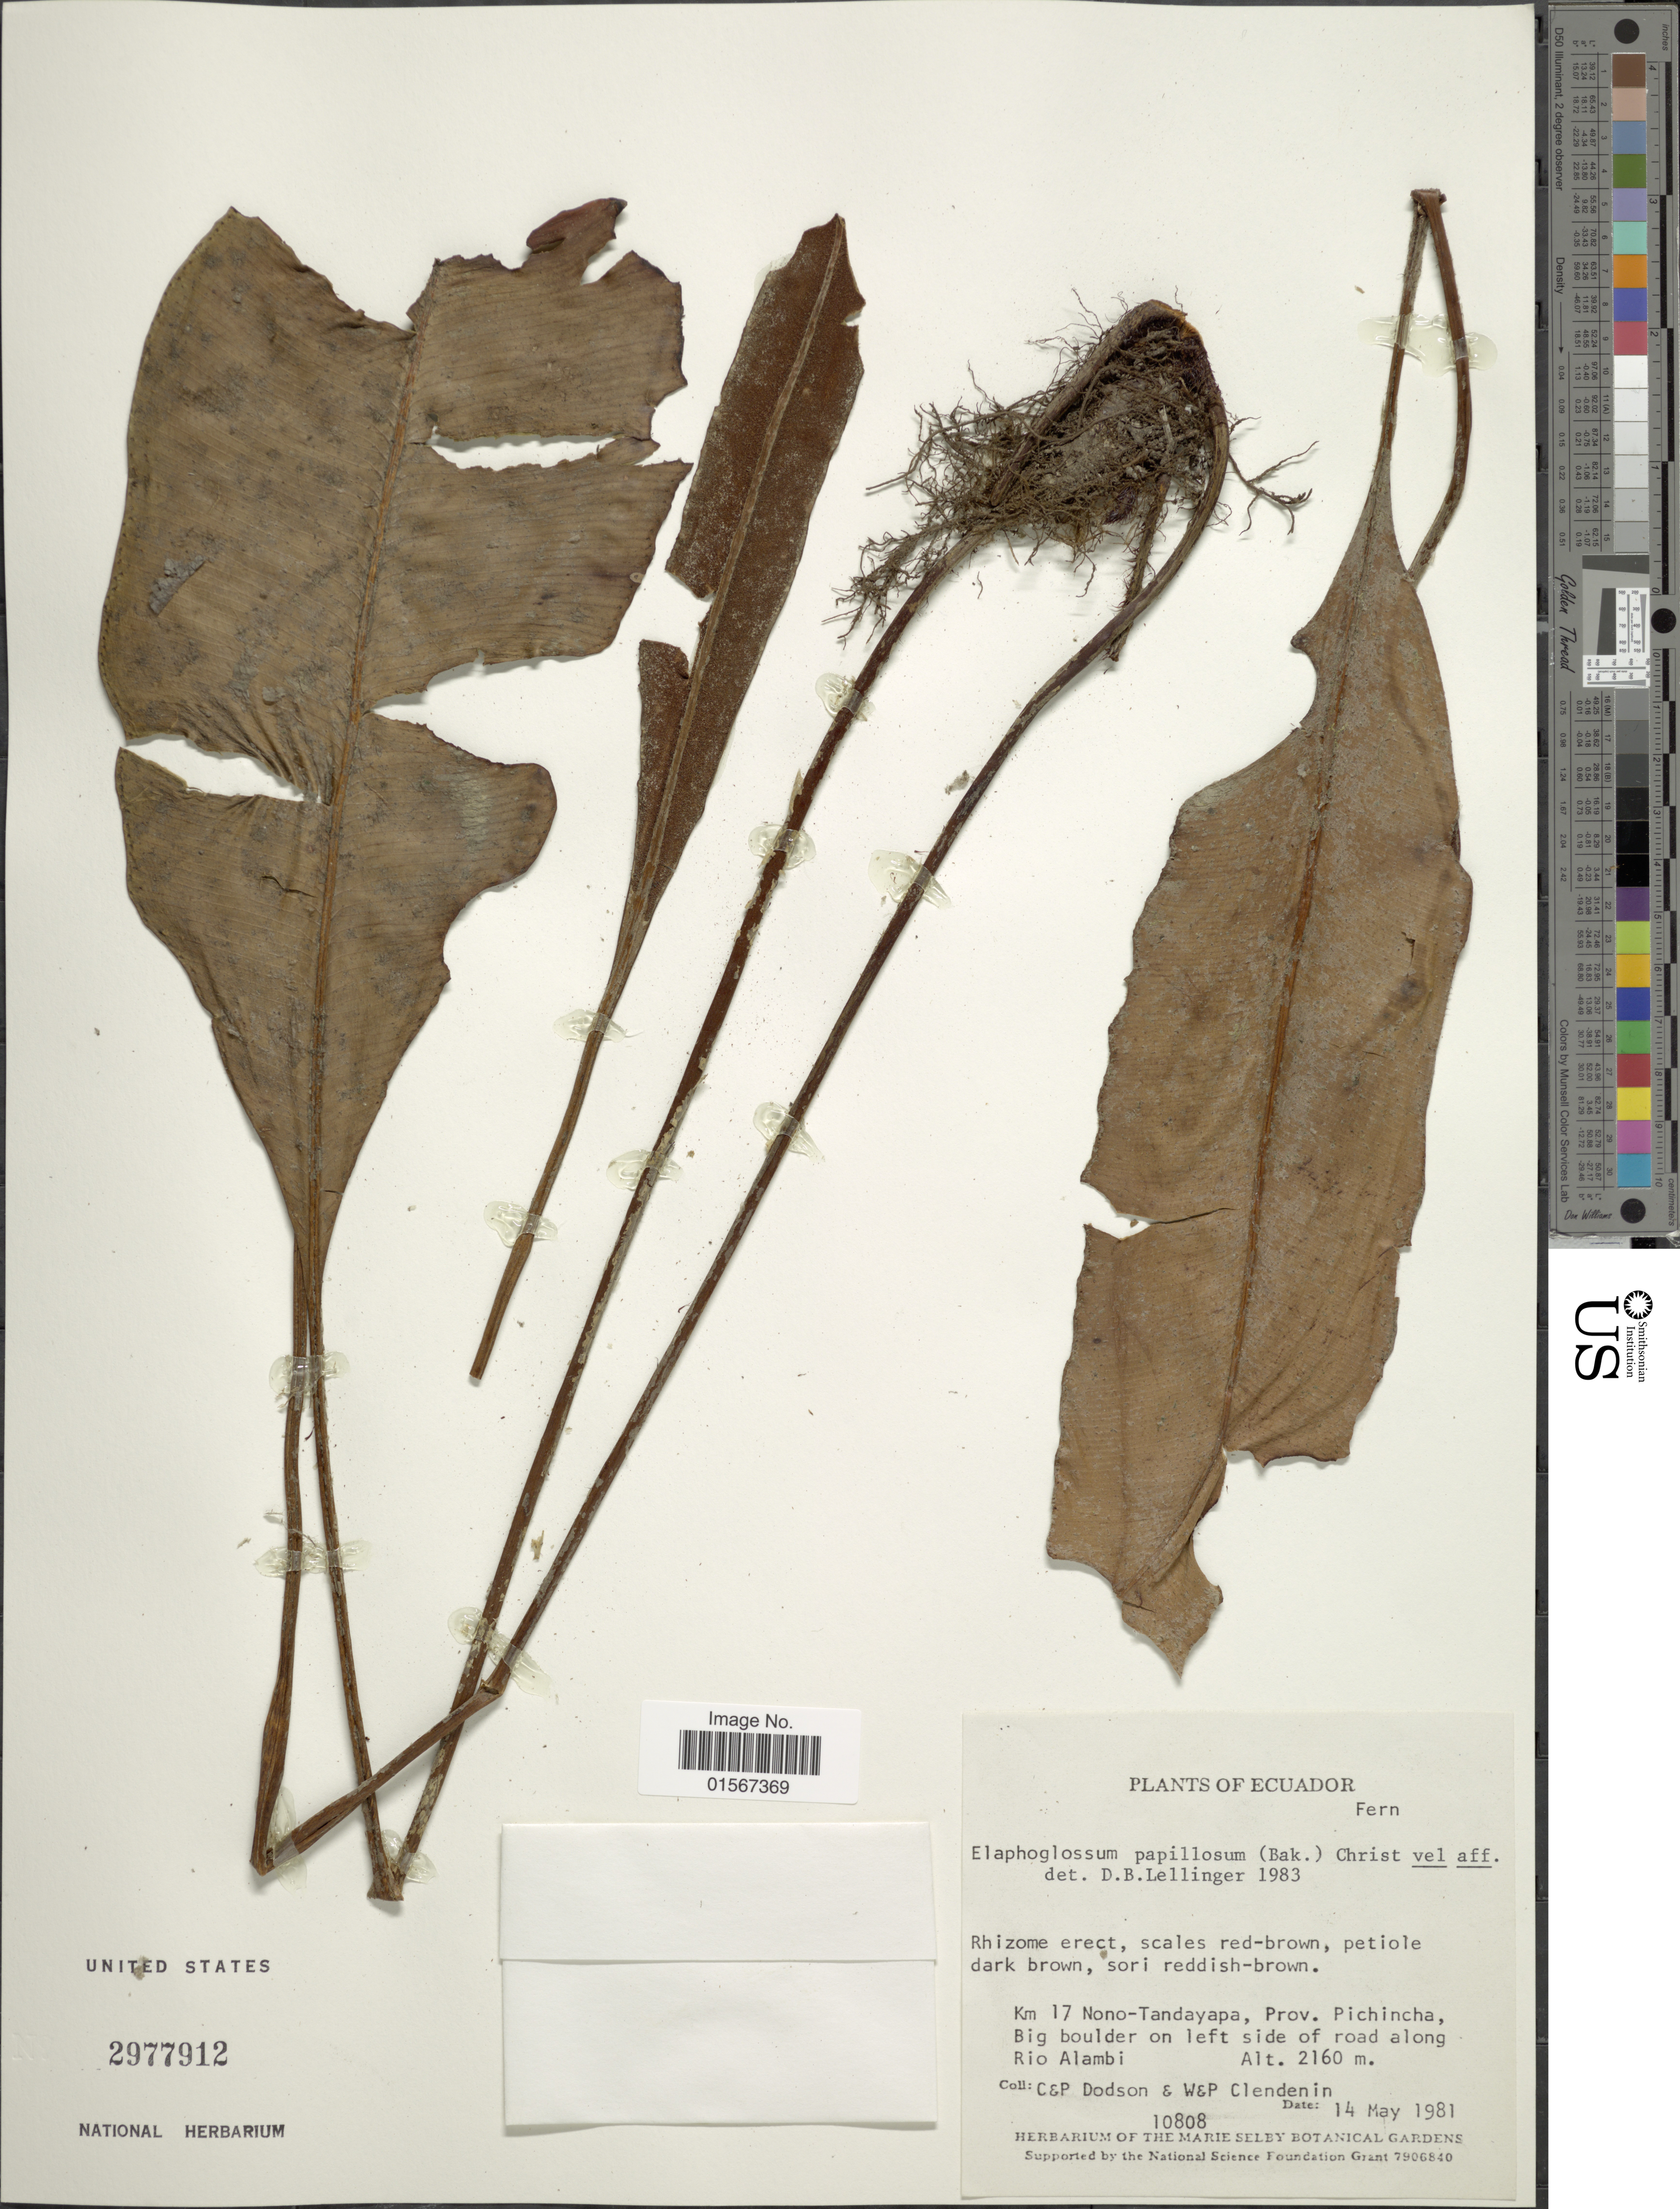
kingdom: Plantae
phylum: Tracheophyta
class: Polypodiopsida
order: Polypodiales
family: Dryopteridaceae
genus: Elaphoglossum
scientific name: Elaphoglossum papillosum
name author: (Baker) Christ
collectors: C. Dodson, P. M. Dodson, W. Clendenin & P. Clendenin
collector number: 10808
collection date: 1981-05-14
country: Ecuador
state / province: Pichincha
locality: Ecuador, km 17 Non-Tandayapa, Prov. Pichincha, Big boulder on left side of road along Rio Alambi.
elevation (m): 2160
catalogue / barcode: US 2977912